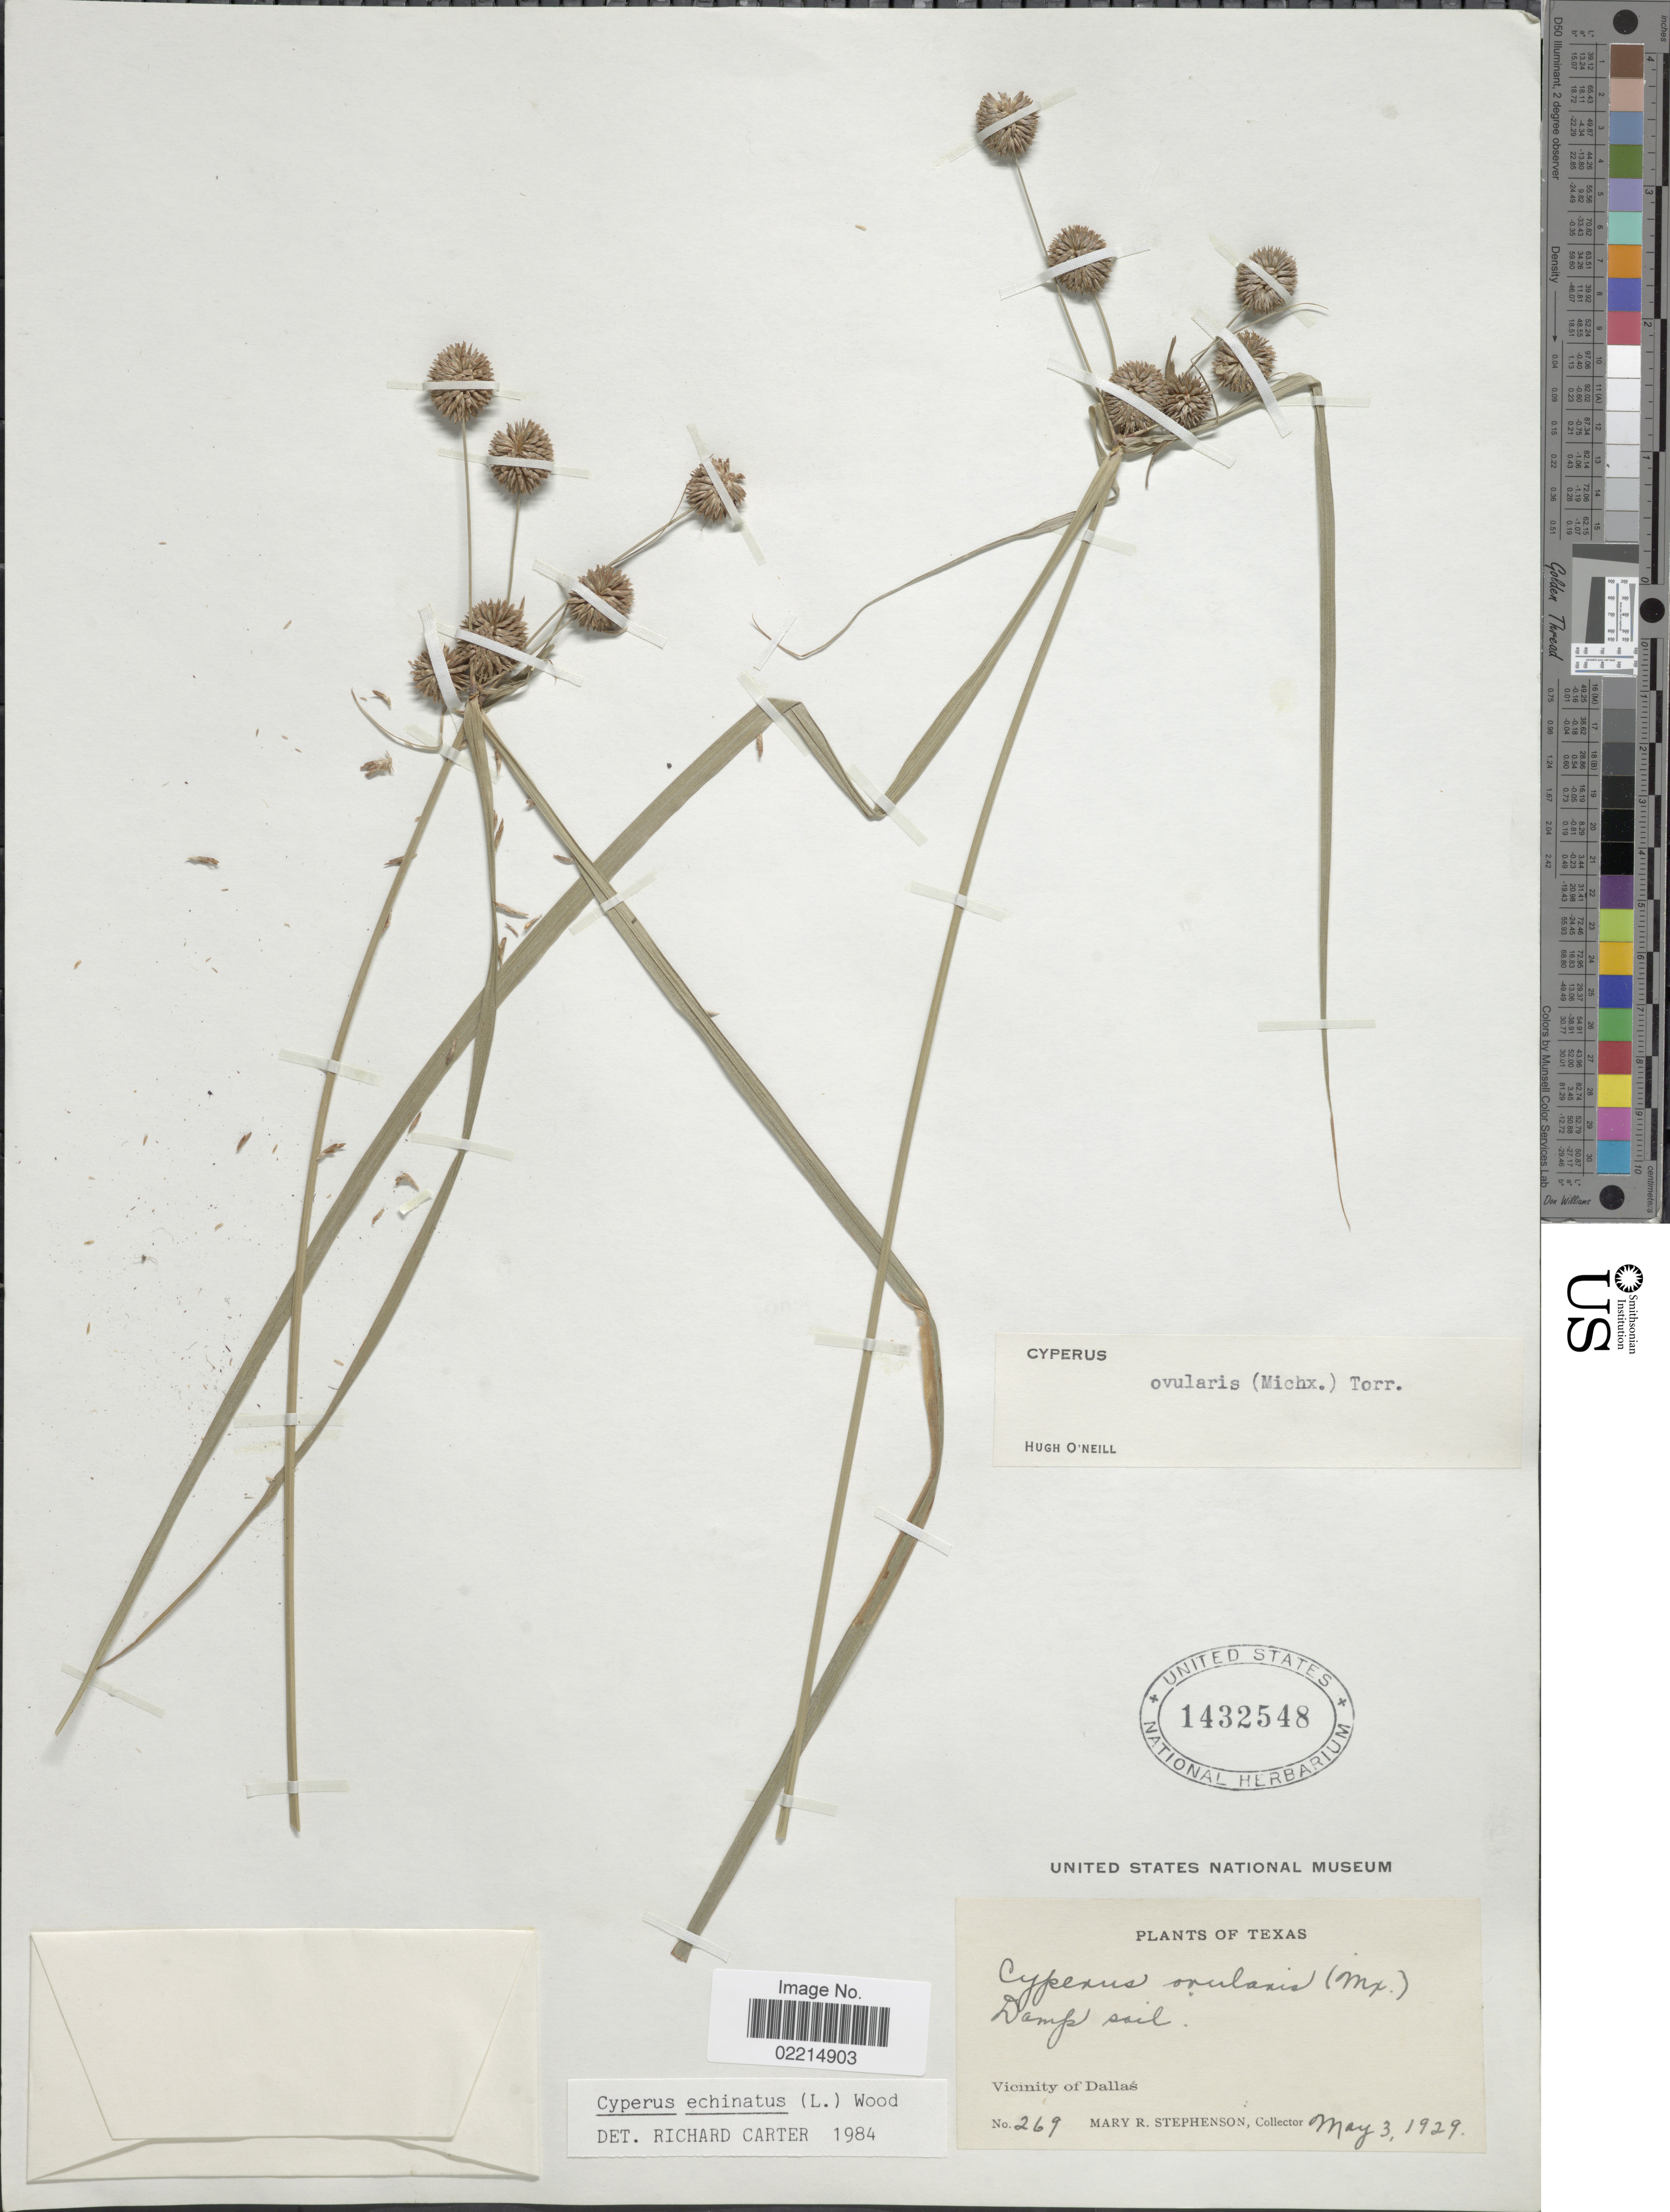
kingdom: Plantae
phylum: Tracheophyta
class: Liliopsida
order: Poales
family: Cyperaceae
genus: Cyperus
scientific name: Cyperus echinatus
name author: (L.) Alph. Wood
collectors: M. Stephenson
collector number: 269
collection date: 1929-05-03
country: United States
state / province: Texas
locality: Damp soil, vicinity of Dallas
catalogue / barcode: US 1432548